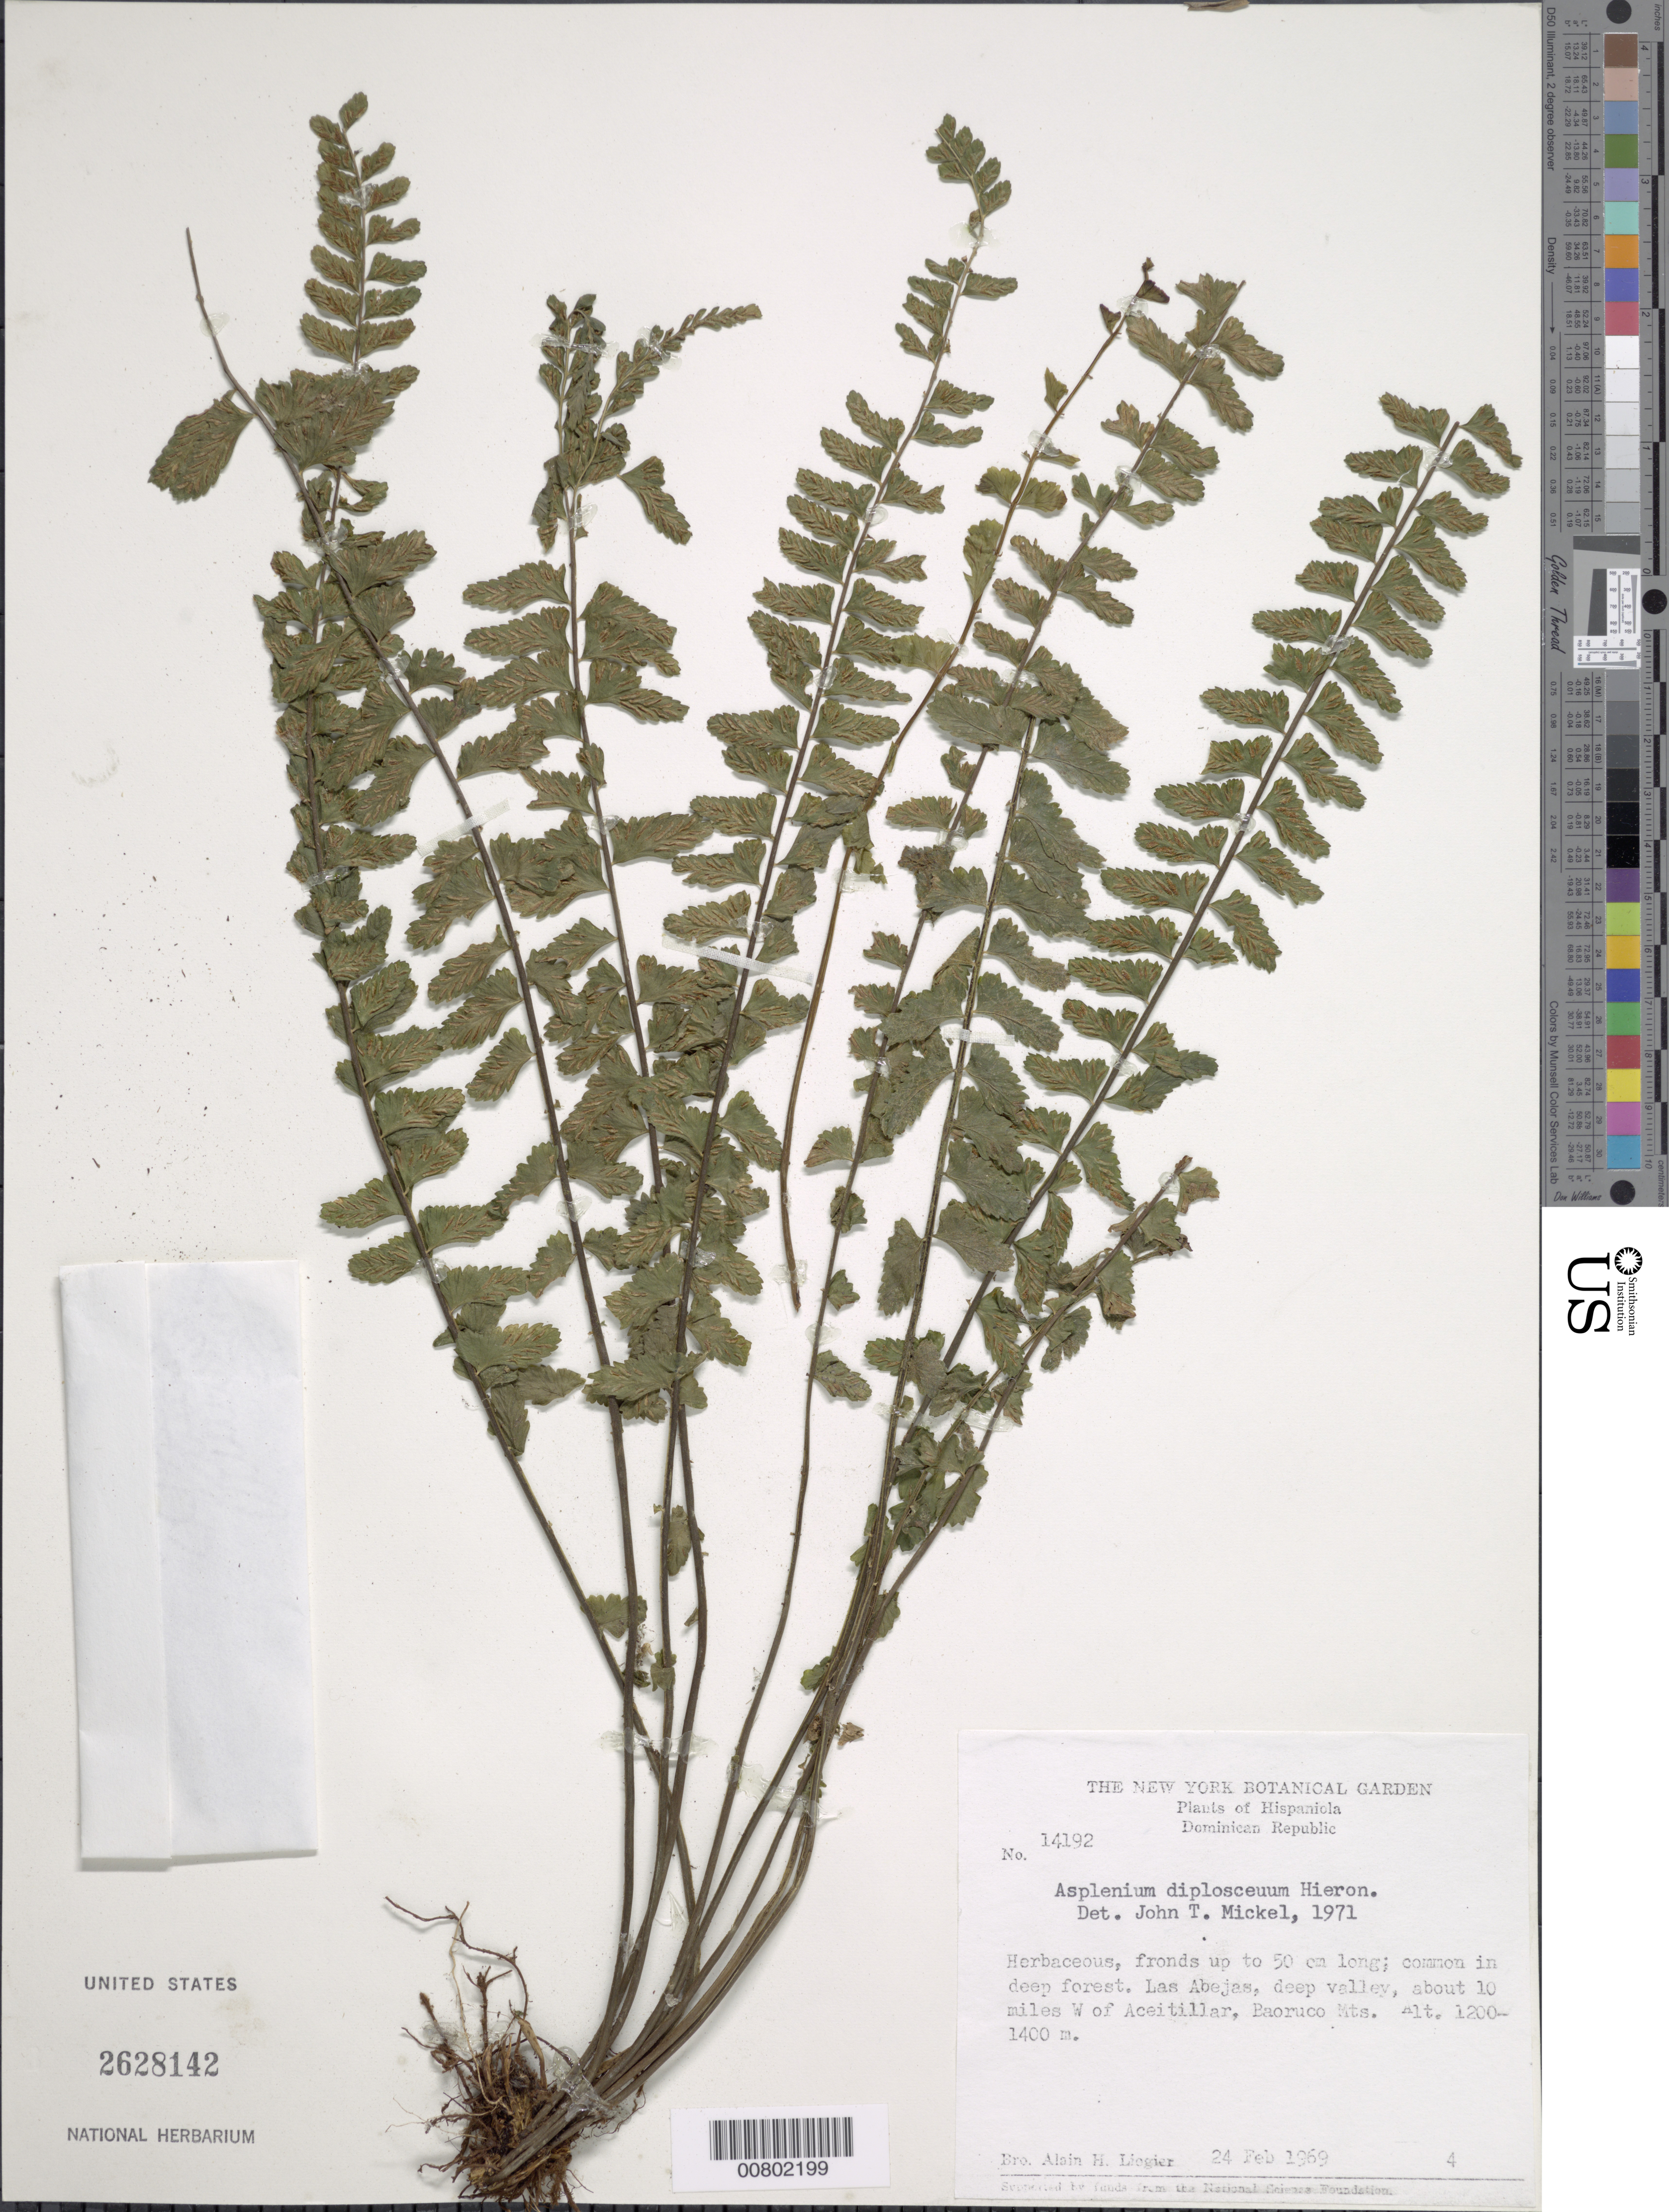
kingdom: Plantae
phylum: Tracheophyta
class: Polypodiopsida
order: Polypodiales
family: Aspleniaceae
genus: Asplenium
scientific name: Asplenium diplosceuum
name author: Hieron.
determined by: Mickel, J. T., (NY), New York Botanical Garden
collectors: A. H. Liogier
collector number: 14192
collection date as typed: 24 Feb 1969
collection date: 1969-02-24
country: Dominican Republic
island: Hispaniola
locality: Las Abejas, 10 miles W of Aceitillar, Baoruco Mts.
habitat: Deep forest, deep valley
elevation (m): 1200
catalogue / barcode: US 2628142